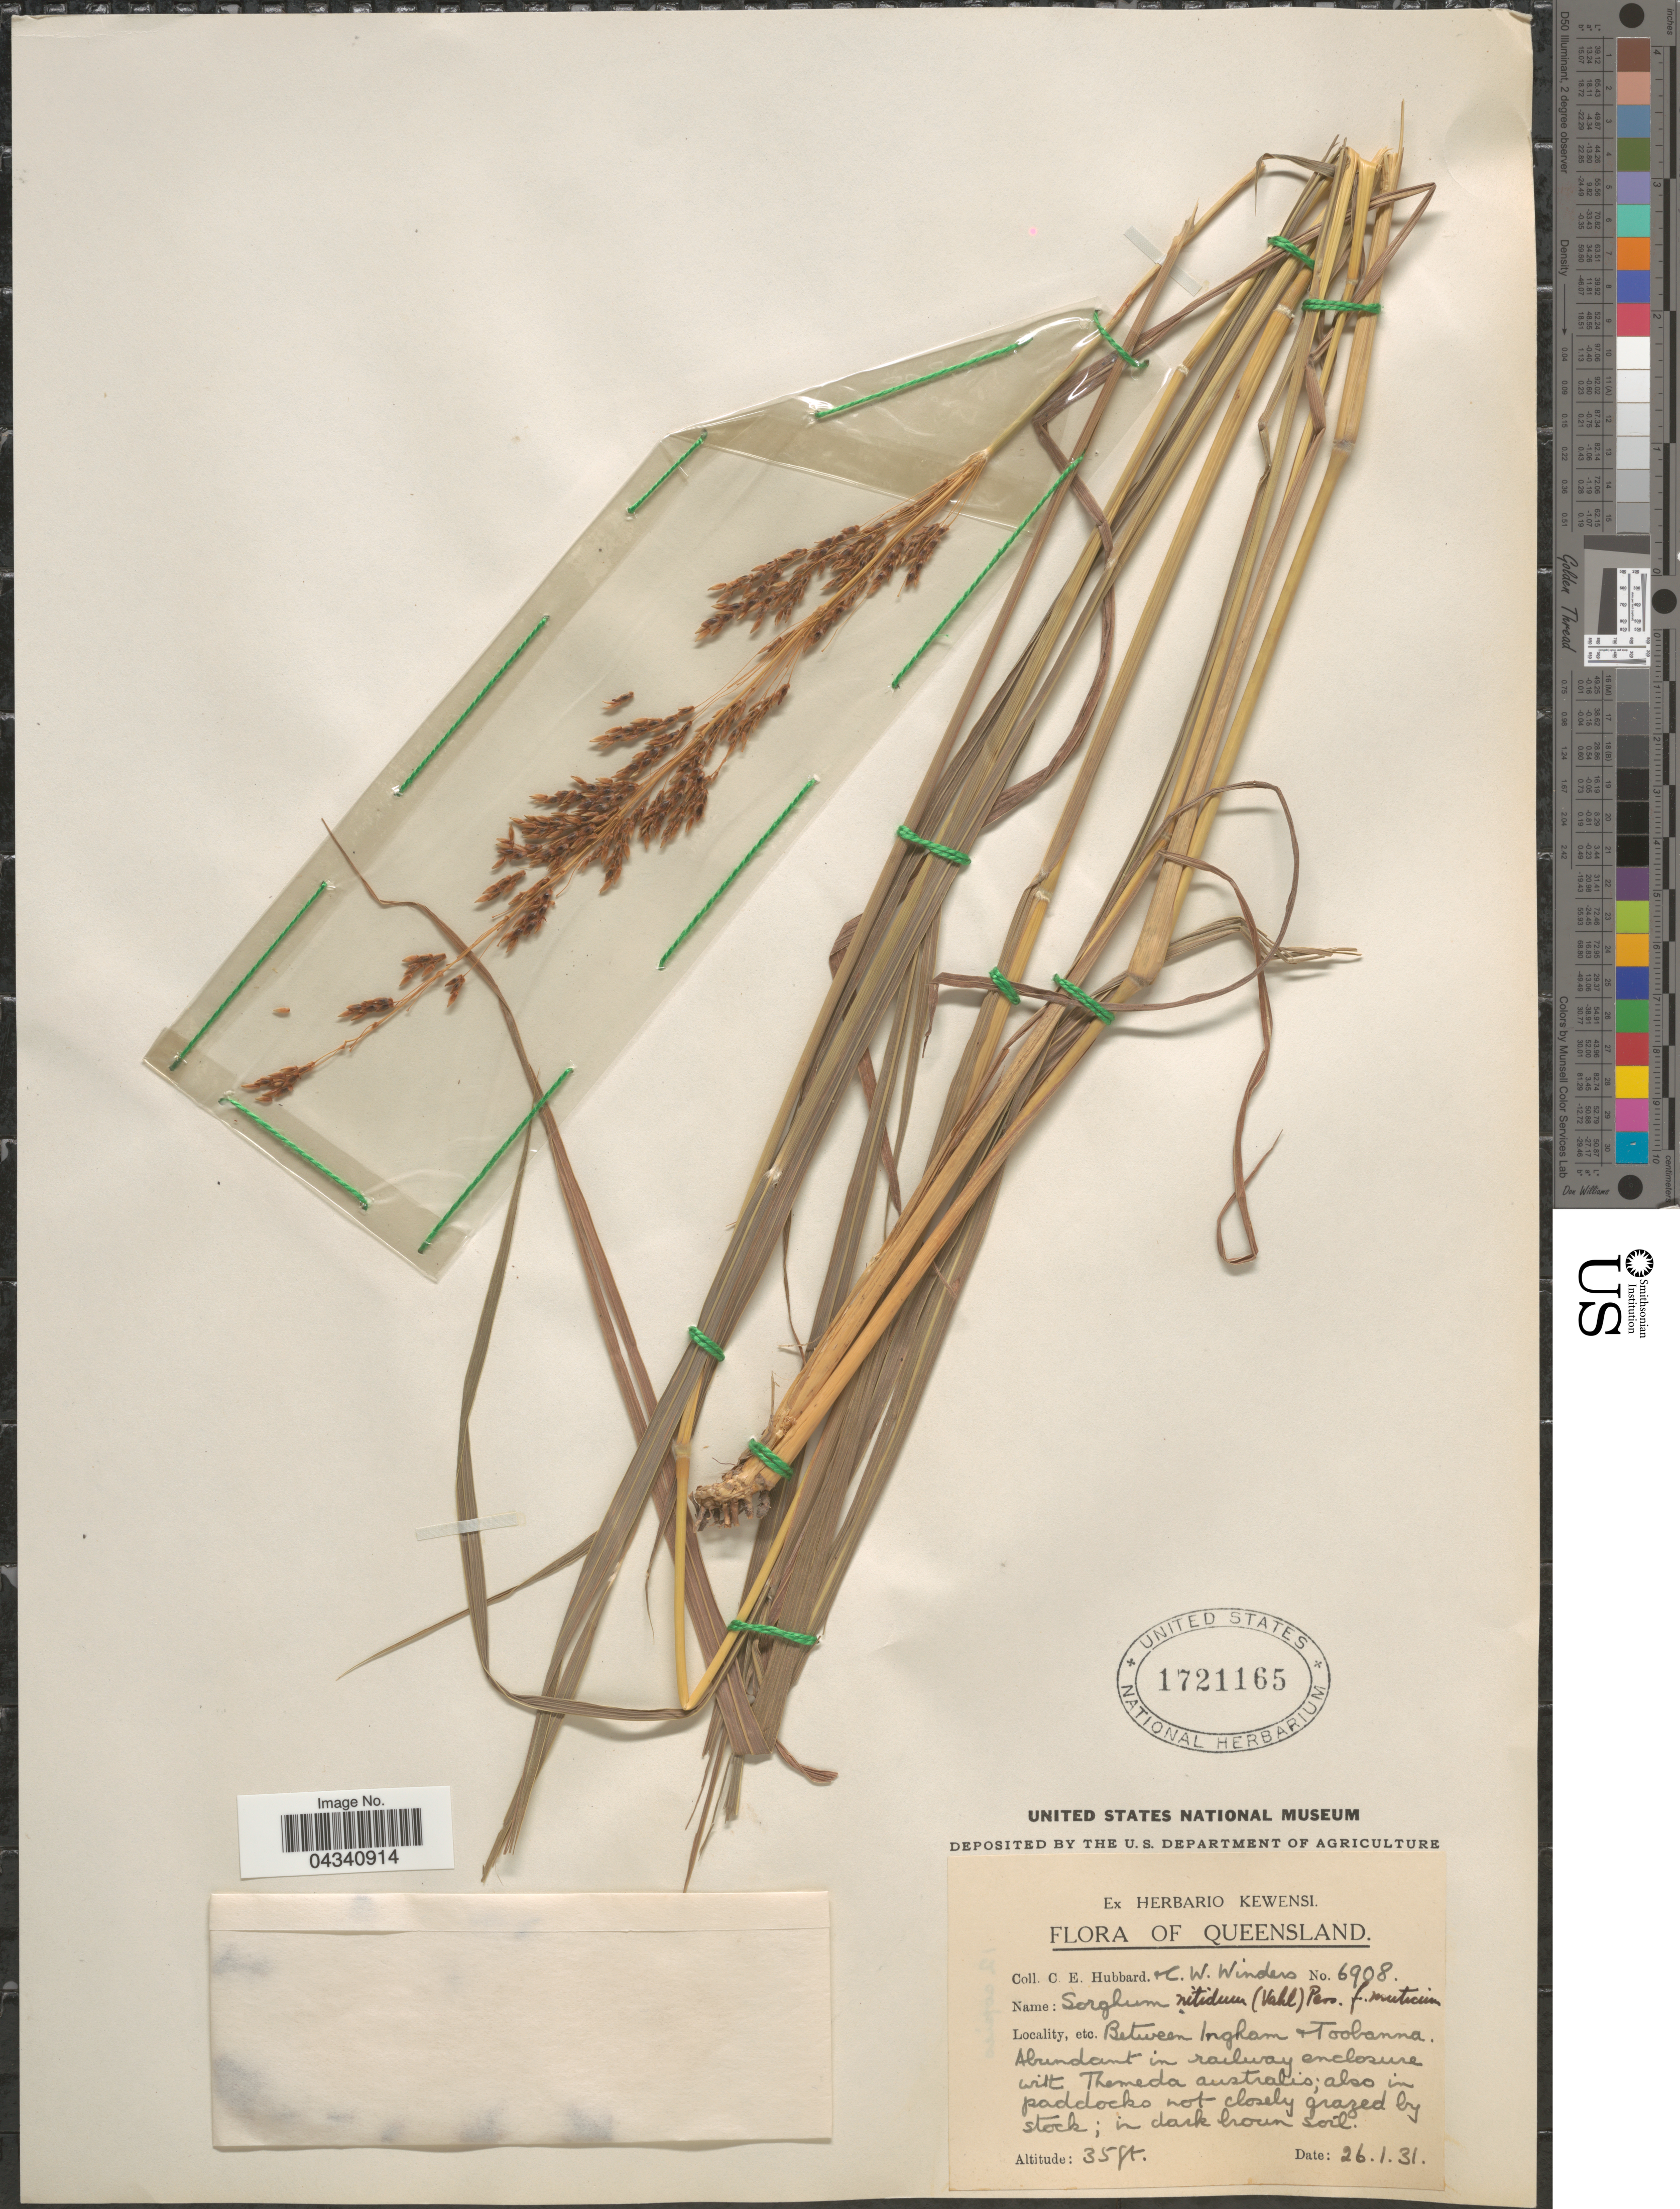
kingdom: Plantae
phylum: Tracheophyta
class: Liliopsida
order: Poales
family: Poaceae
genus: Sorghum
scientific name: Sorghum nitidum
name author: (Vahl) Pers.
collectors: C. E. Hubbard & C. Winders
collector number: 6908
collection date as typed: Transcribed d/m/y: 26/1/31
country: Australia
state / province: Queensland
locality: Between Ingham + Toobanna. Abundant in railway enclosure.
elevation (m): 11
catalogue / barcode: US 1721165